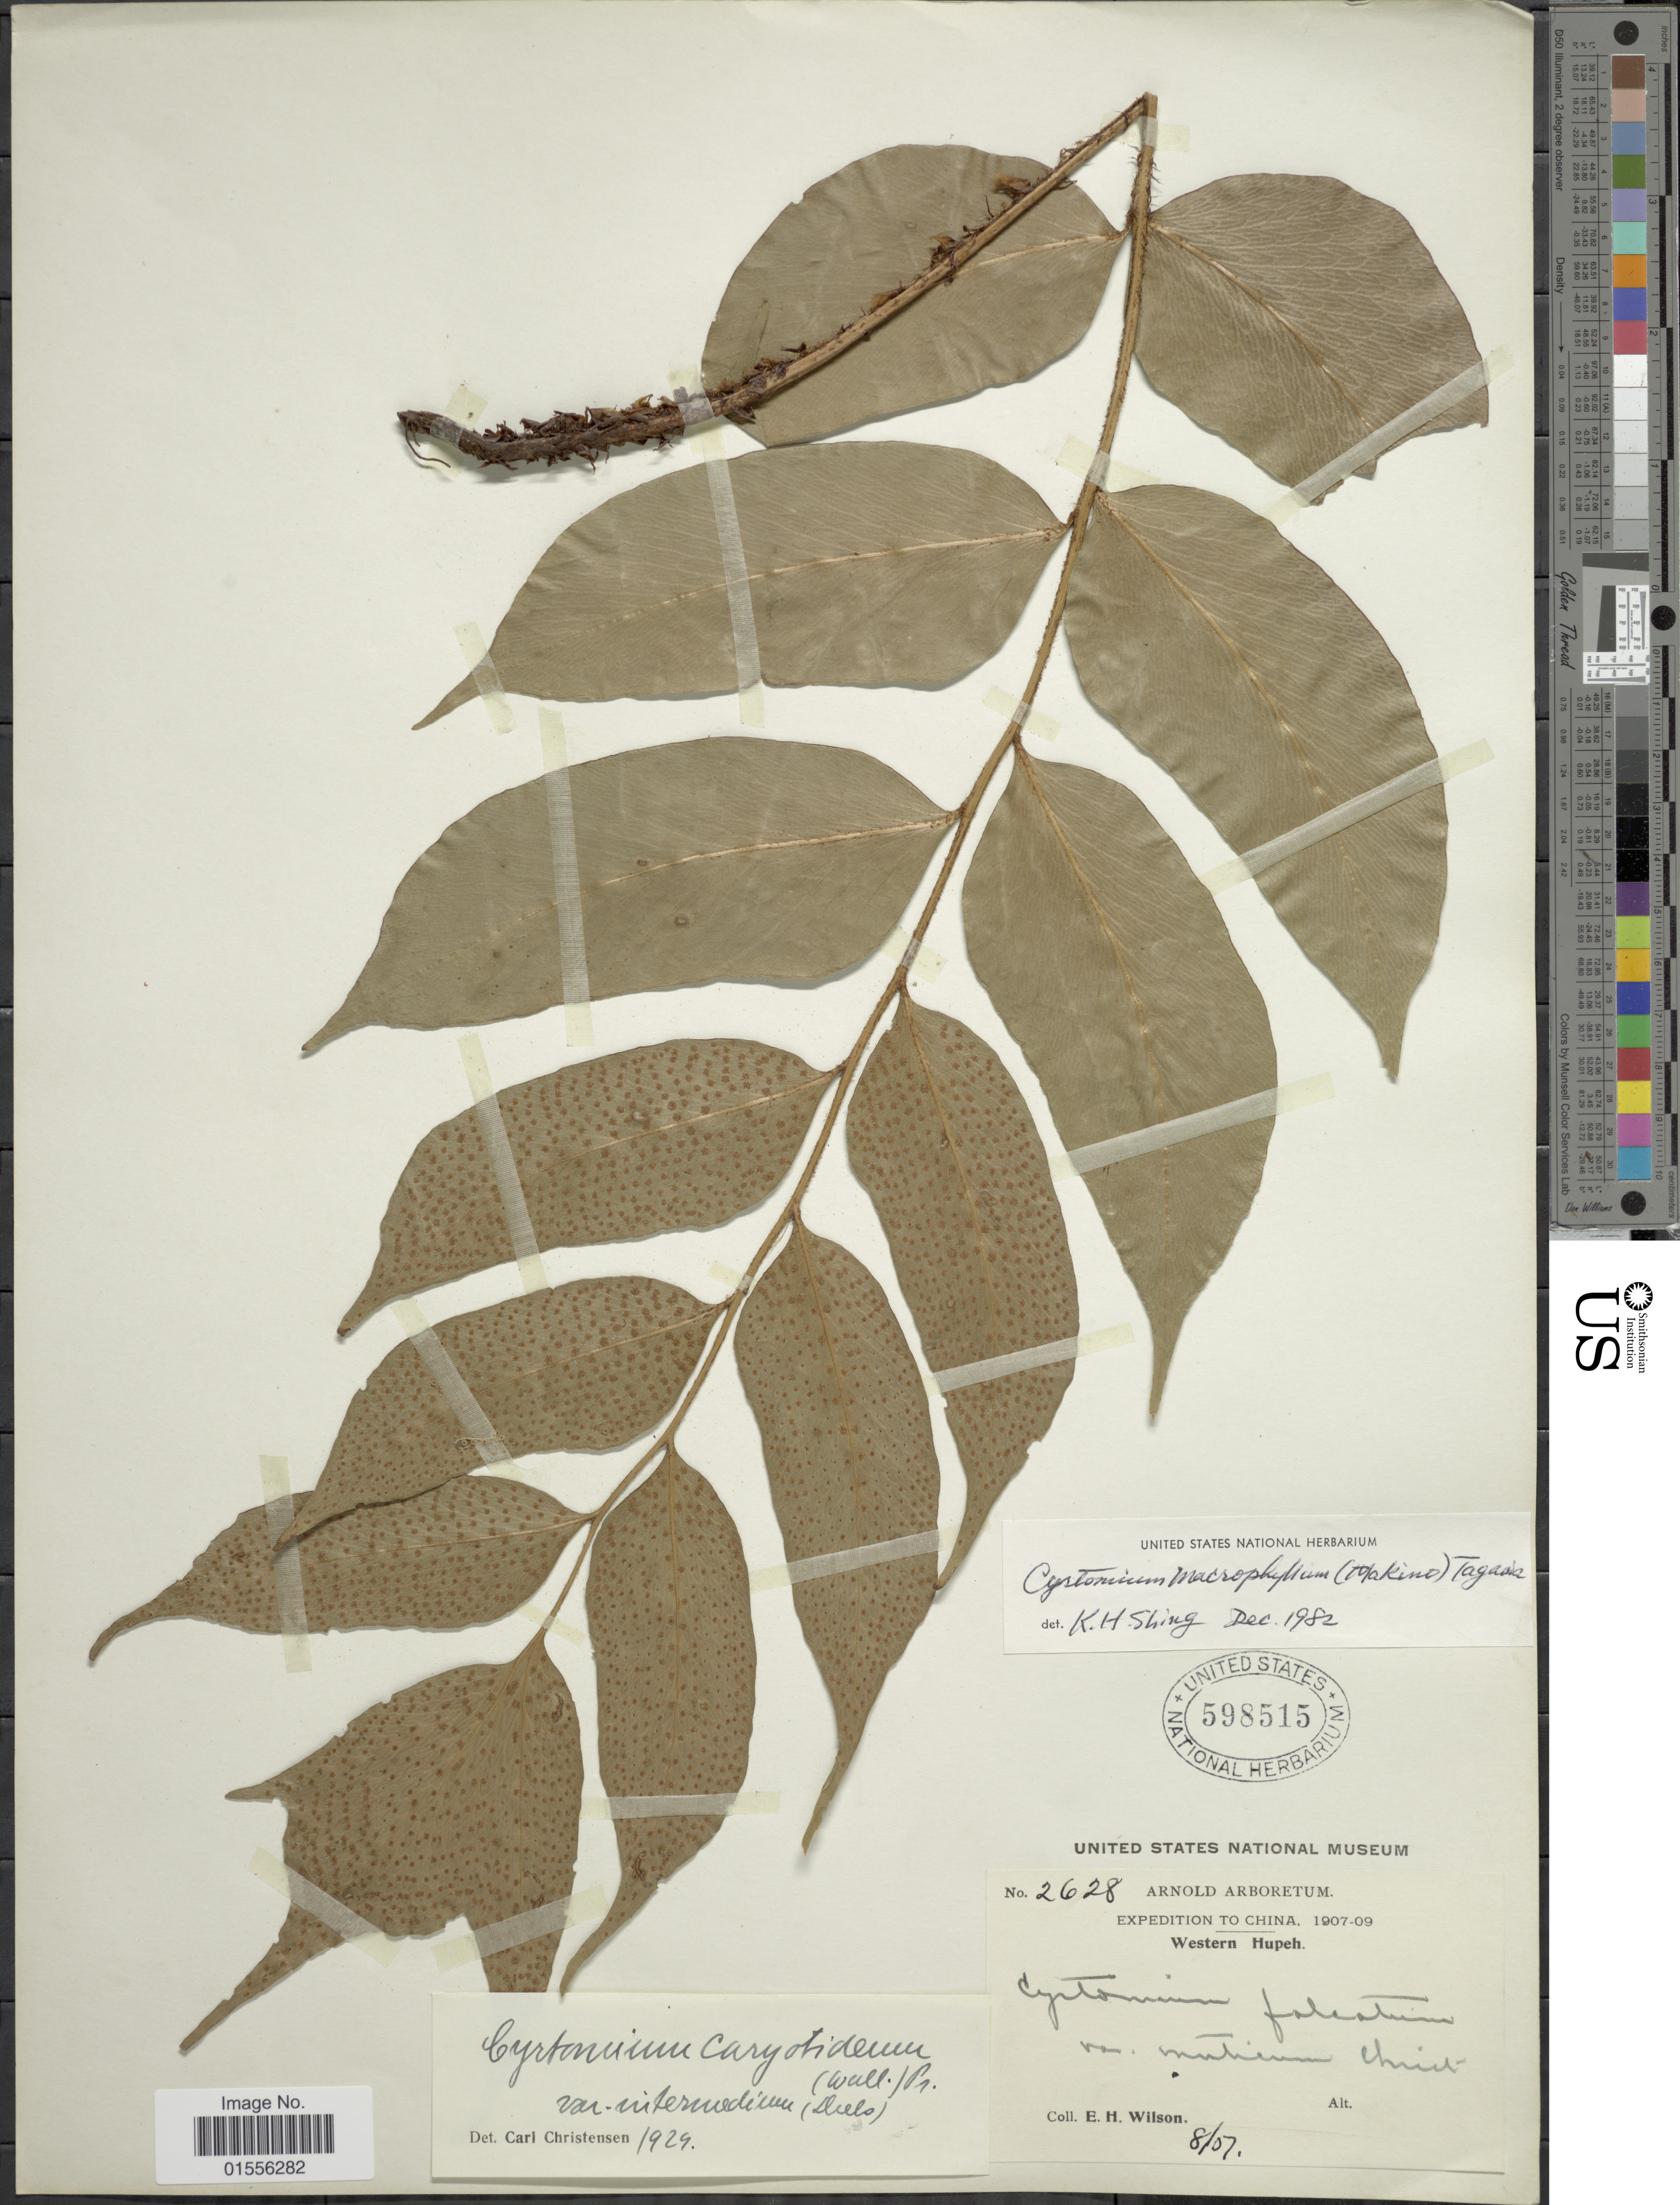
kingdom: Plantae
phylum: Tracheophyta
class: Polypodiopsida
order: Polypodiales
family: Dryopteridaceae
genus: Cyrtomium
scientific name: Cyrtomium macrophyllum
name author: (Makino) Tagawa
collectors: E. Wilson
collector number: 2628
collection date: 1907-08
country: China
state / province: Hubei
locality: Western Hupeh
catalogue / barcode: US 598515